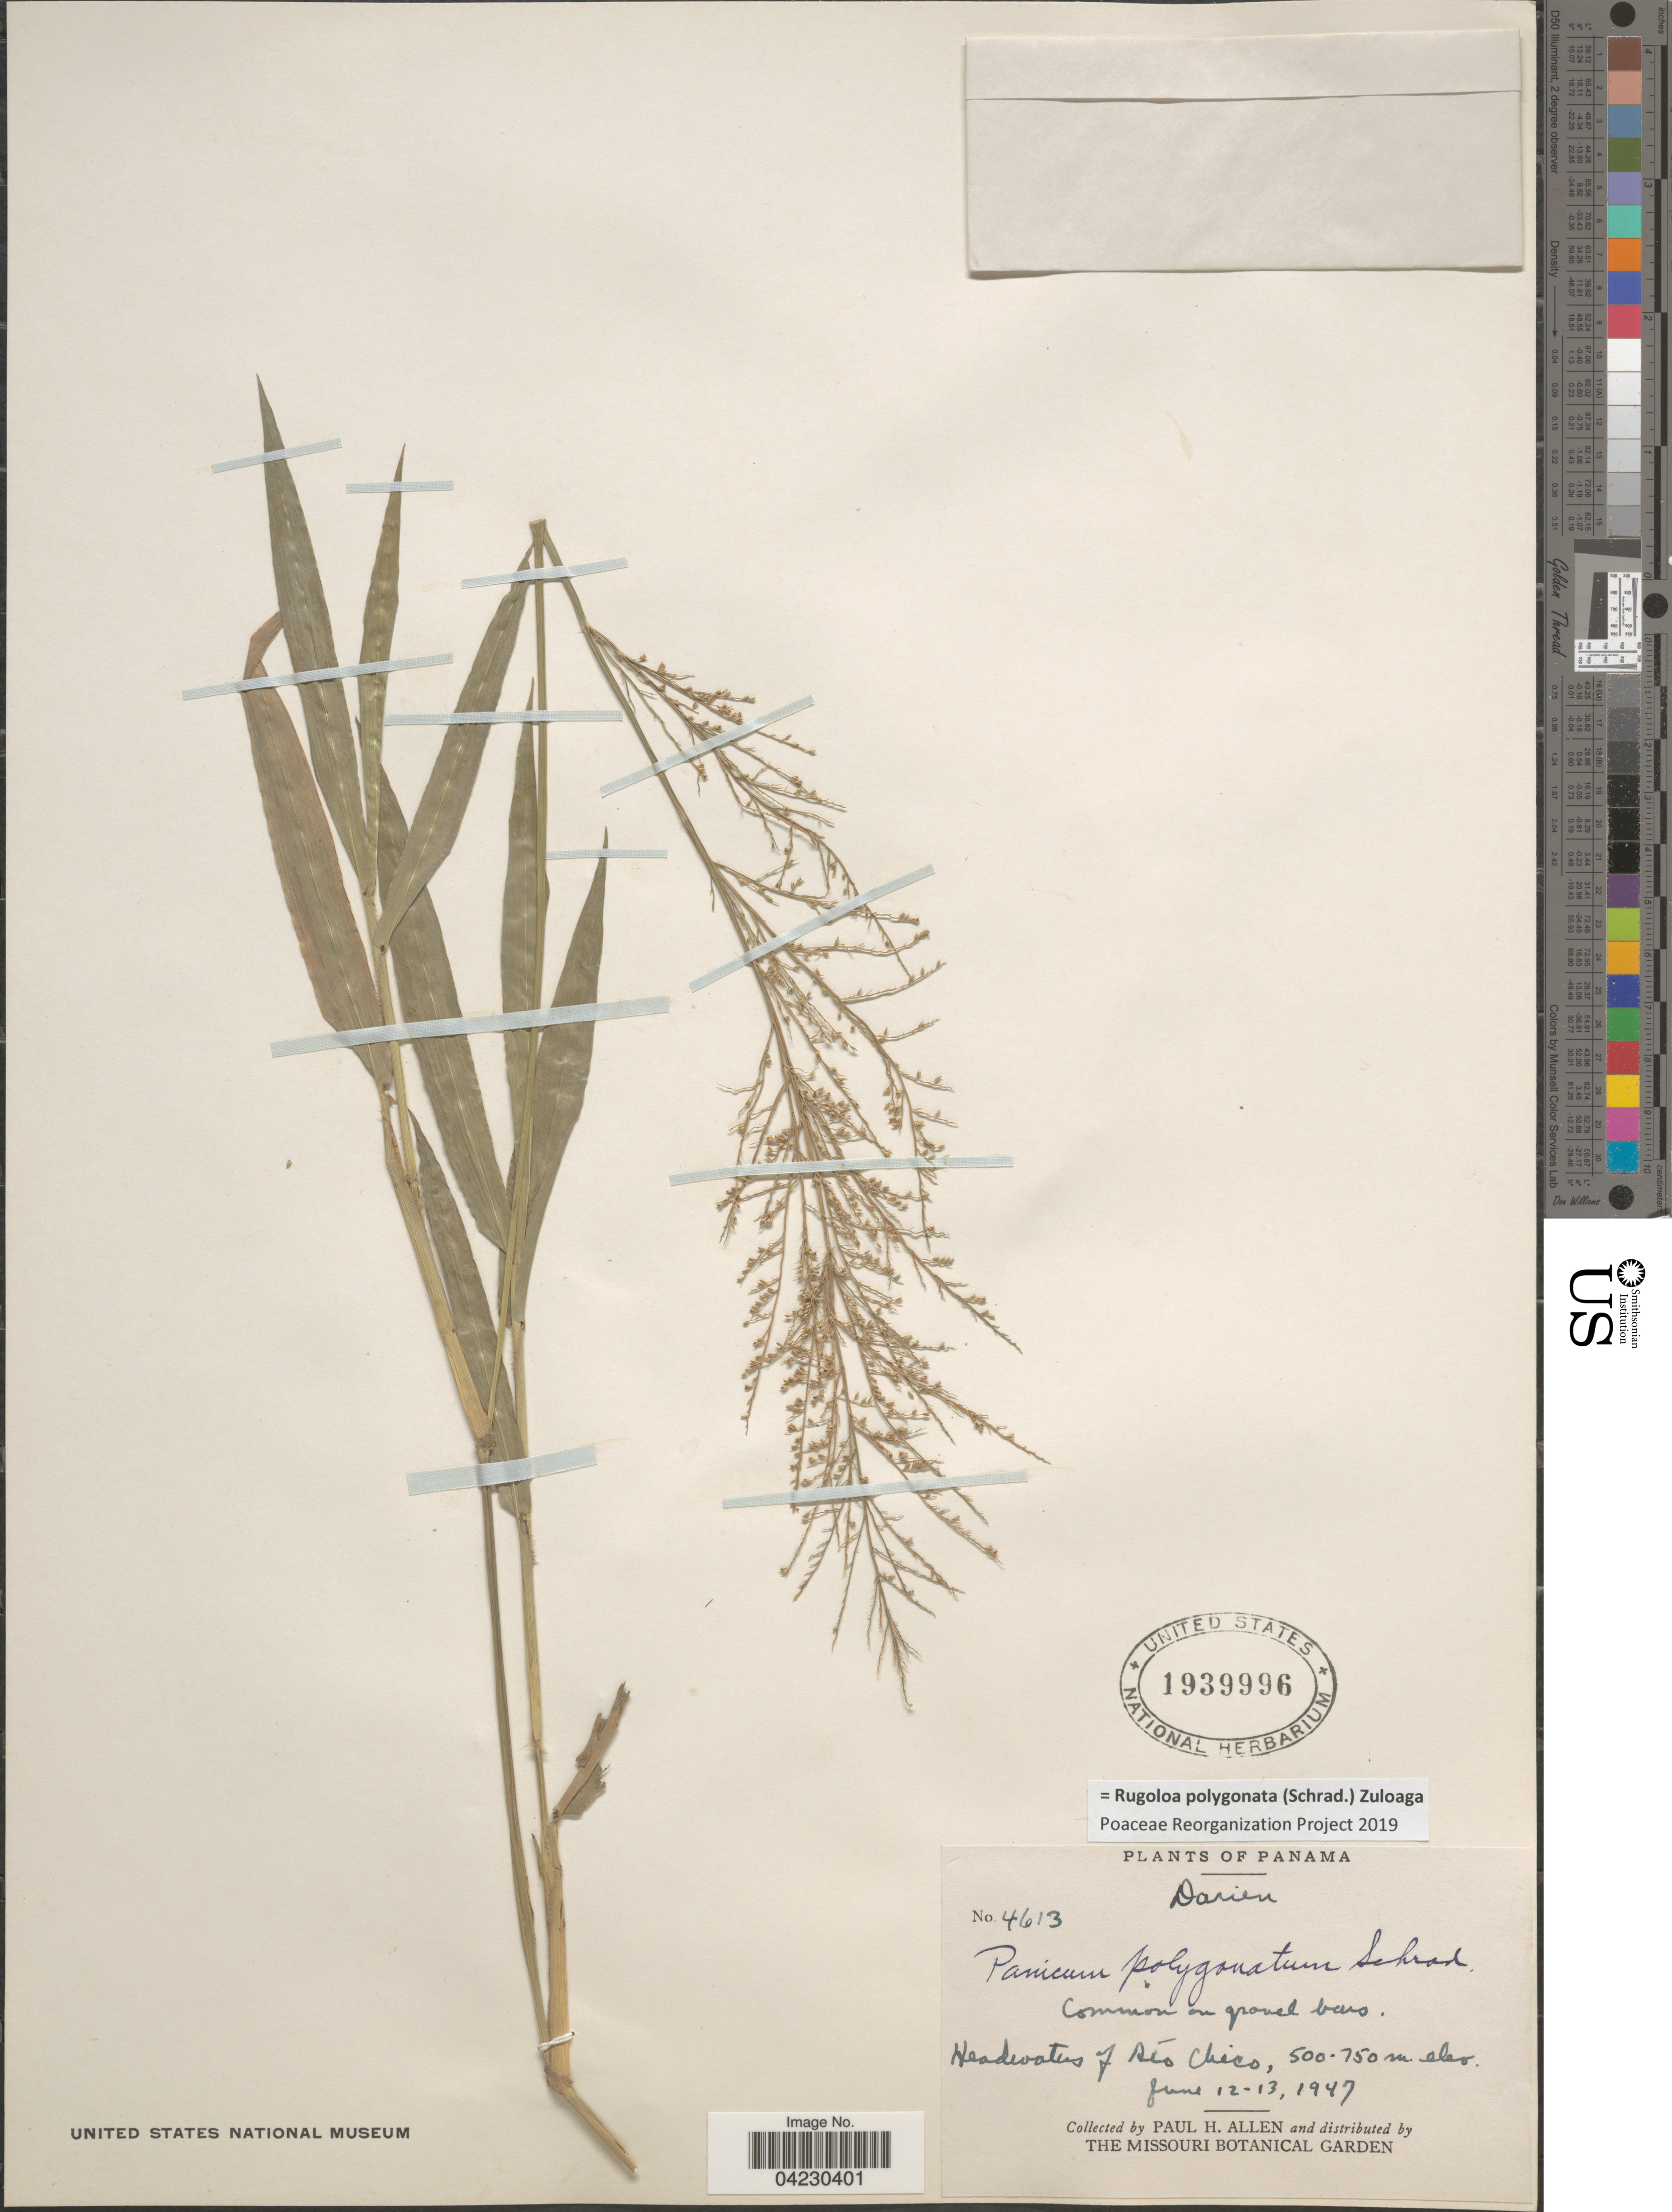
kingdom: Plantae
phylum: Tracheophyta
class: Liliopsida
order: Poales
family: Poaceae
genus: Rugoloa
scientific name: Rugoloa polygonata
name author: (Schrad.) Zuloaga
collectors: P. H. Allen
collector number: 4613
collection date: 1947-06-12/1947-06-13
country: Panama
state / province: Darien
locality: Headwaters of Río Chico.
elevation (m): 500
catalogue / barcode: US 1939996